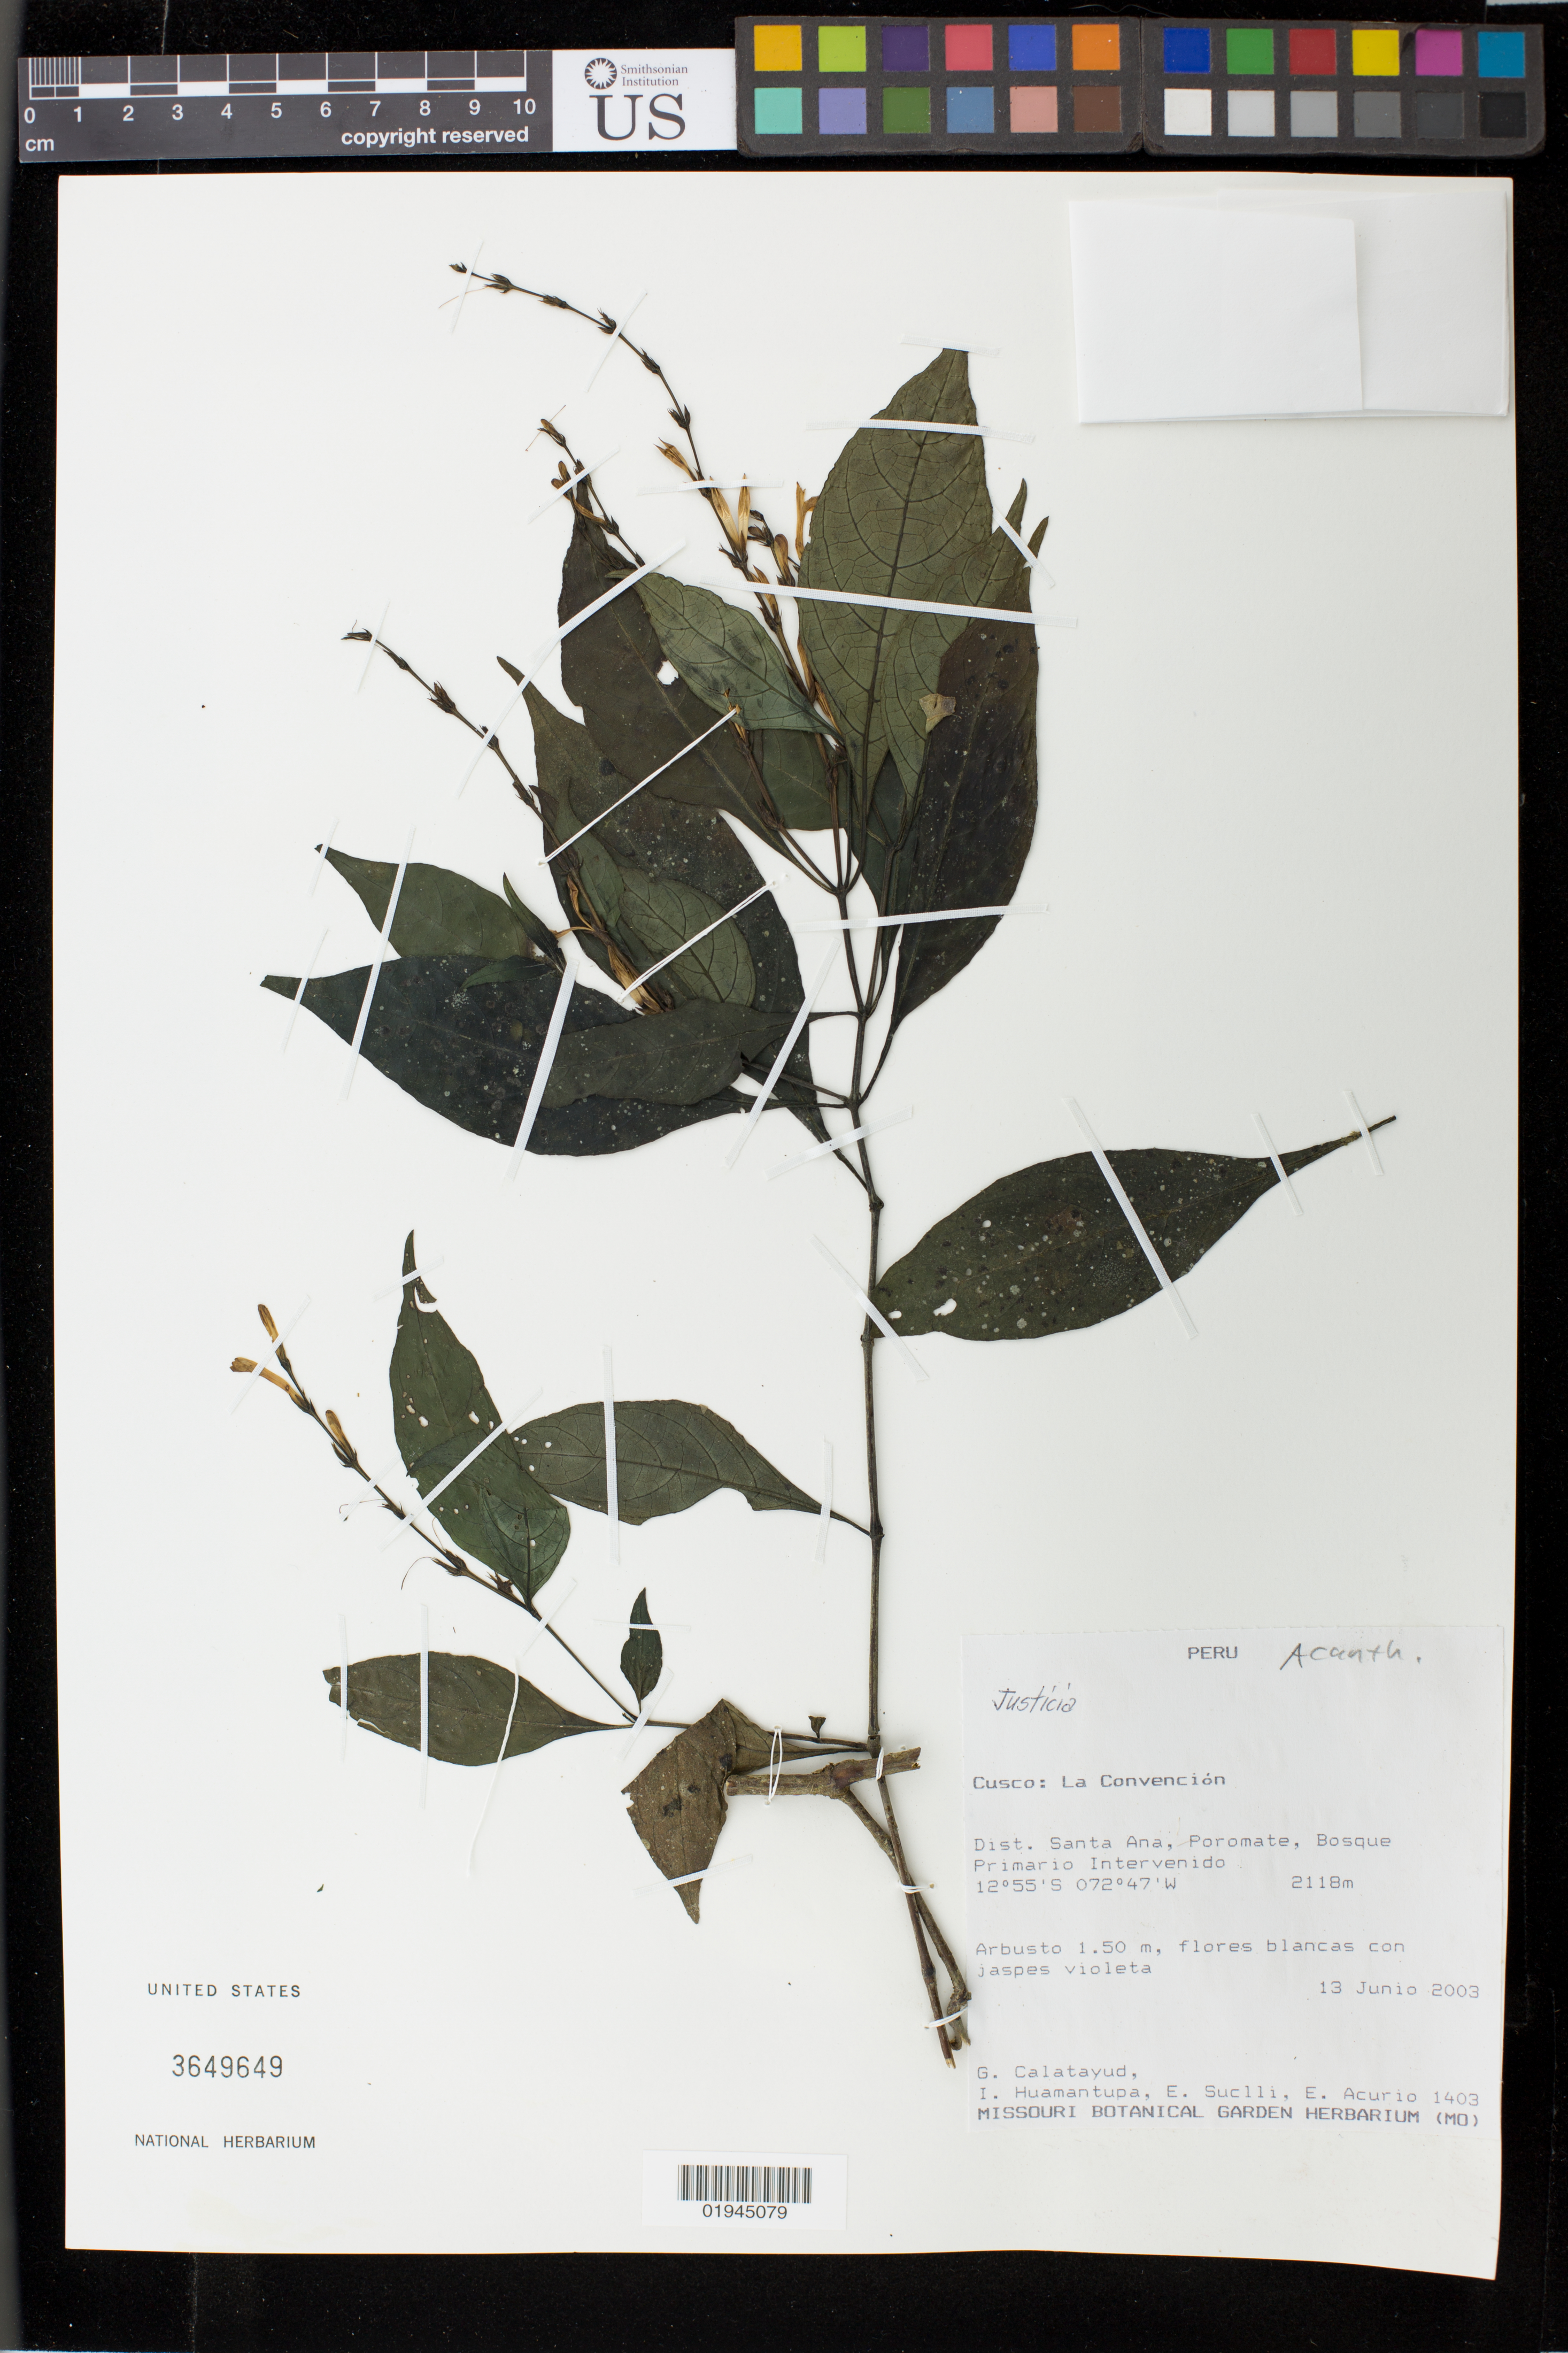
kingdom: Plantae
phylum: Tracheophyta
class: Magnoliopsida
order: Lamiales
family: Acanthaceae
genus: Justicia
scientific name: Justicia sp.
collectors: G. Calatayud, I. Huamantupa, E. Suclli & L. Acurio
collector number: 1403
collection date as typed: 13 Jun 2003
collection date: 2003-06-13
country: Peru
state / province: Cusco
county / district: La Convención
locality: Dist. Santa Ana, Poromate, Bosque Primario Intervenido.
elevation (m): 2118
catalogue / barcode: US 3649649